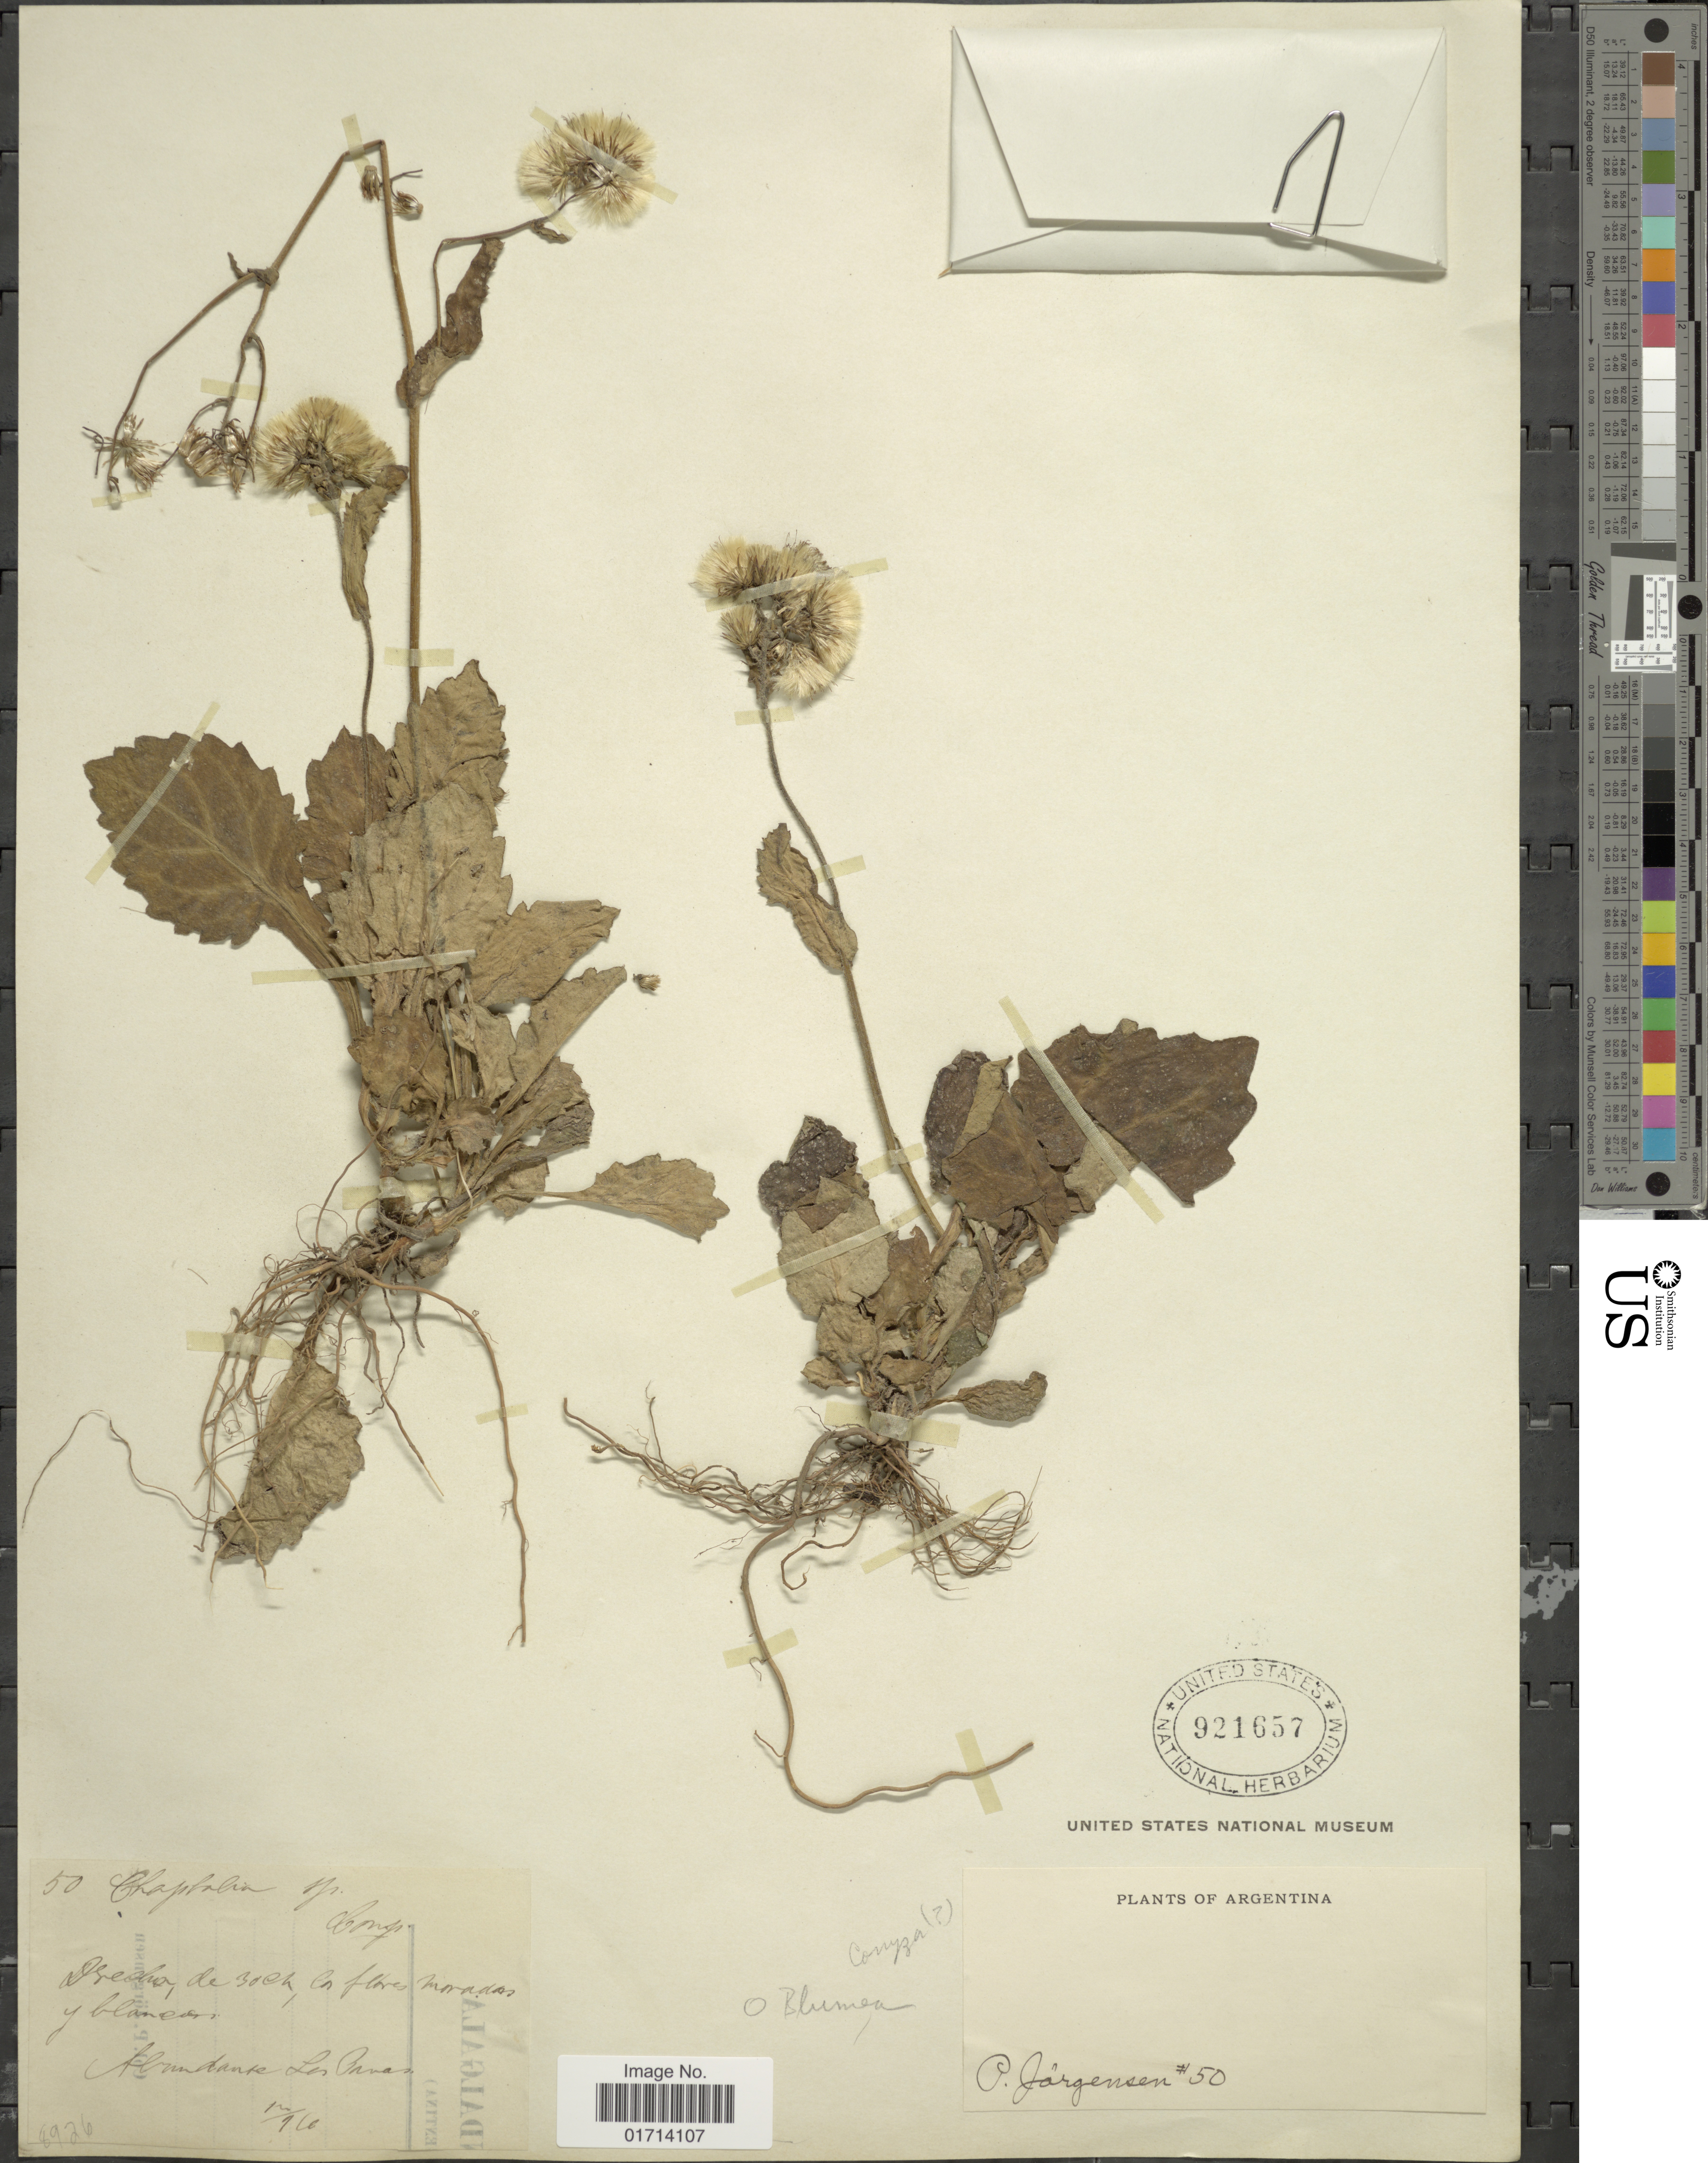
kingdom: Plantae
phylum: Tracheophyta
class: Magnoliopsida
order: Asterales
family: Asteraceae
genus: Podocoma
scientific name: Podocoma notobellidiastrum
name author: (Griseb.) G.L. Nesom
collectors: P. Jörgensen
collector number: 50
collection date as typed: Transcribed d/m/y: 12/9/16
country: Argentina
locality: Osedor de roch en flores morados y blancas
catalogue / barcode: US 921657